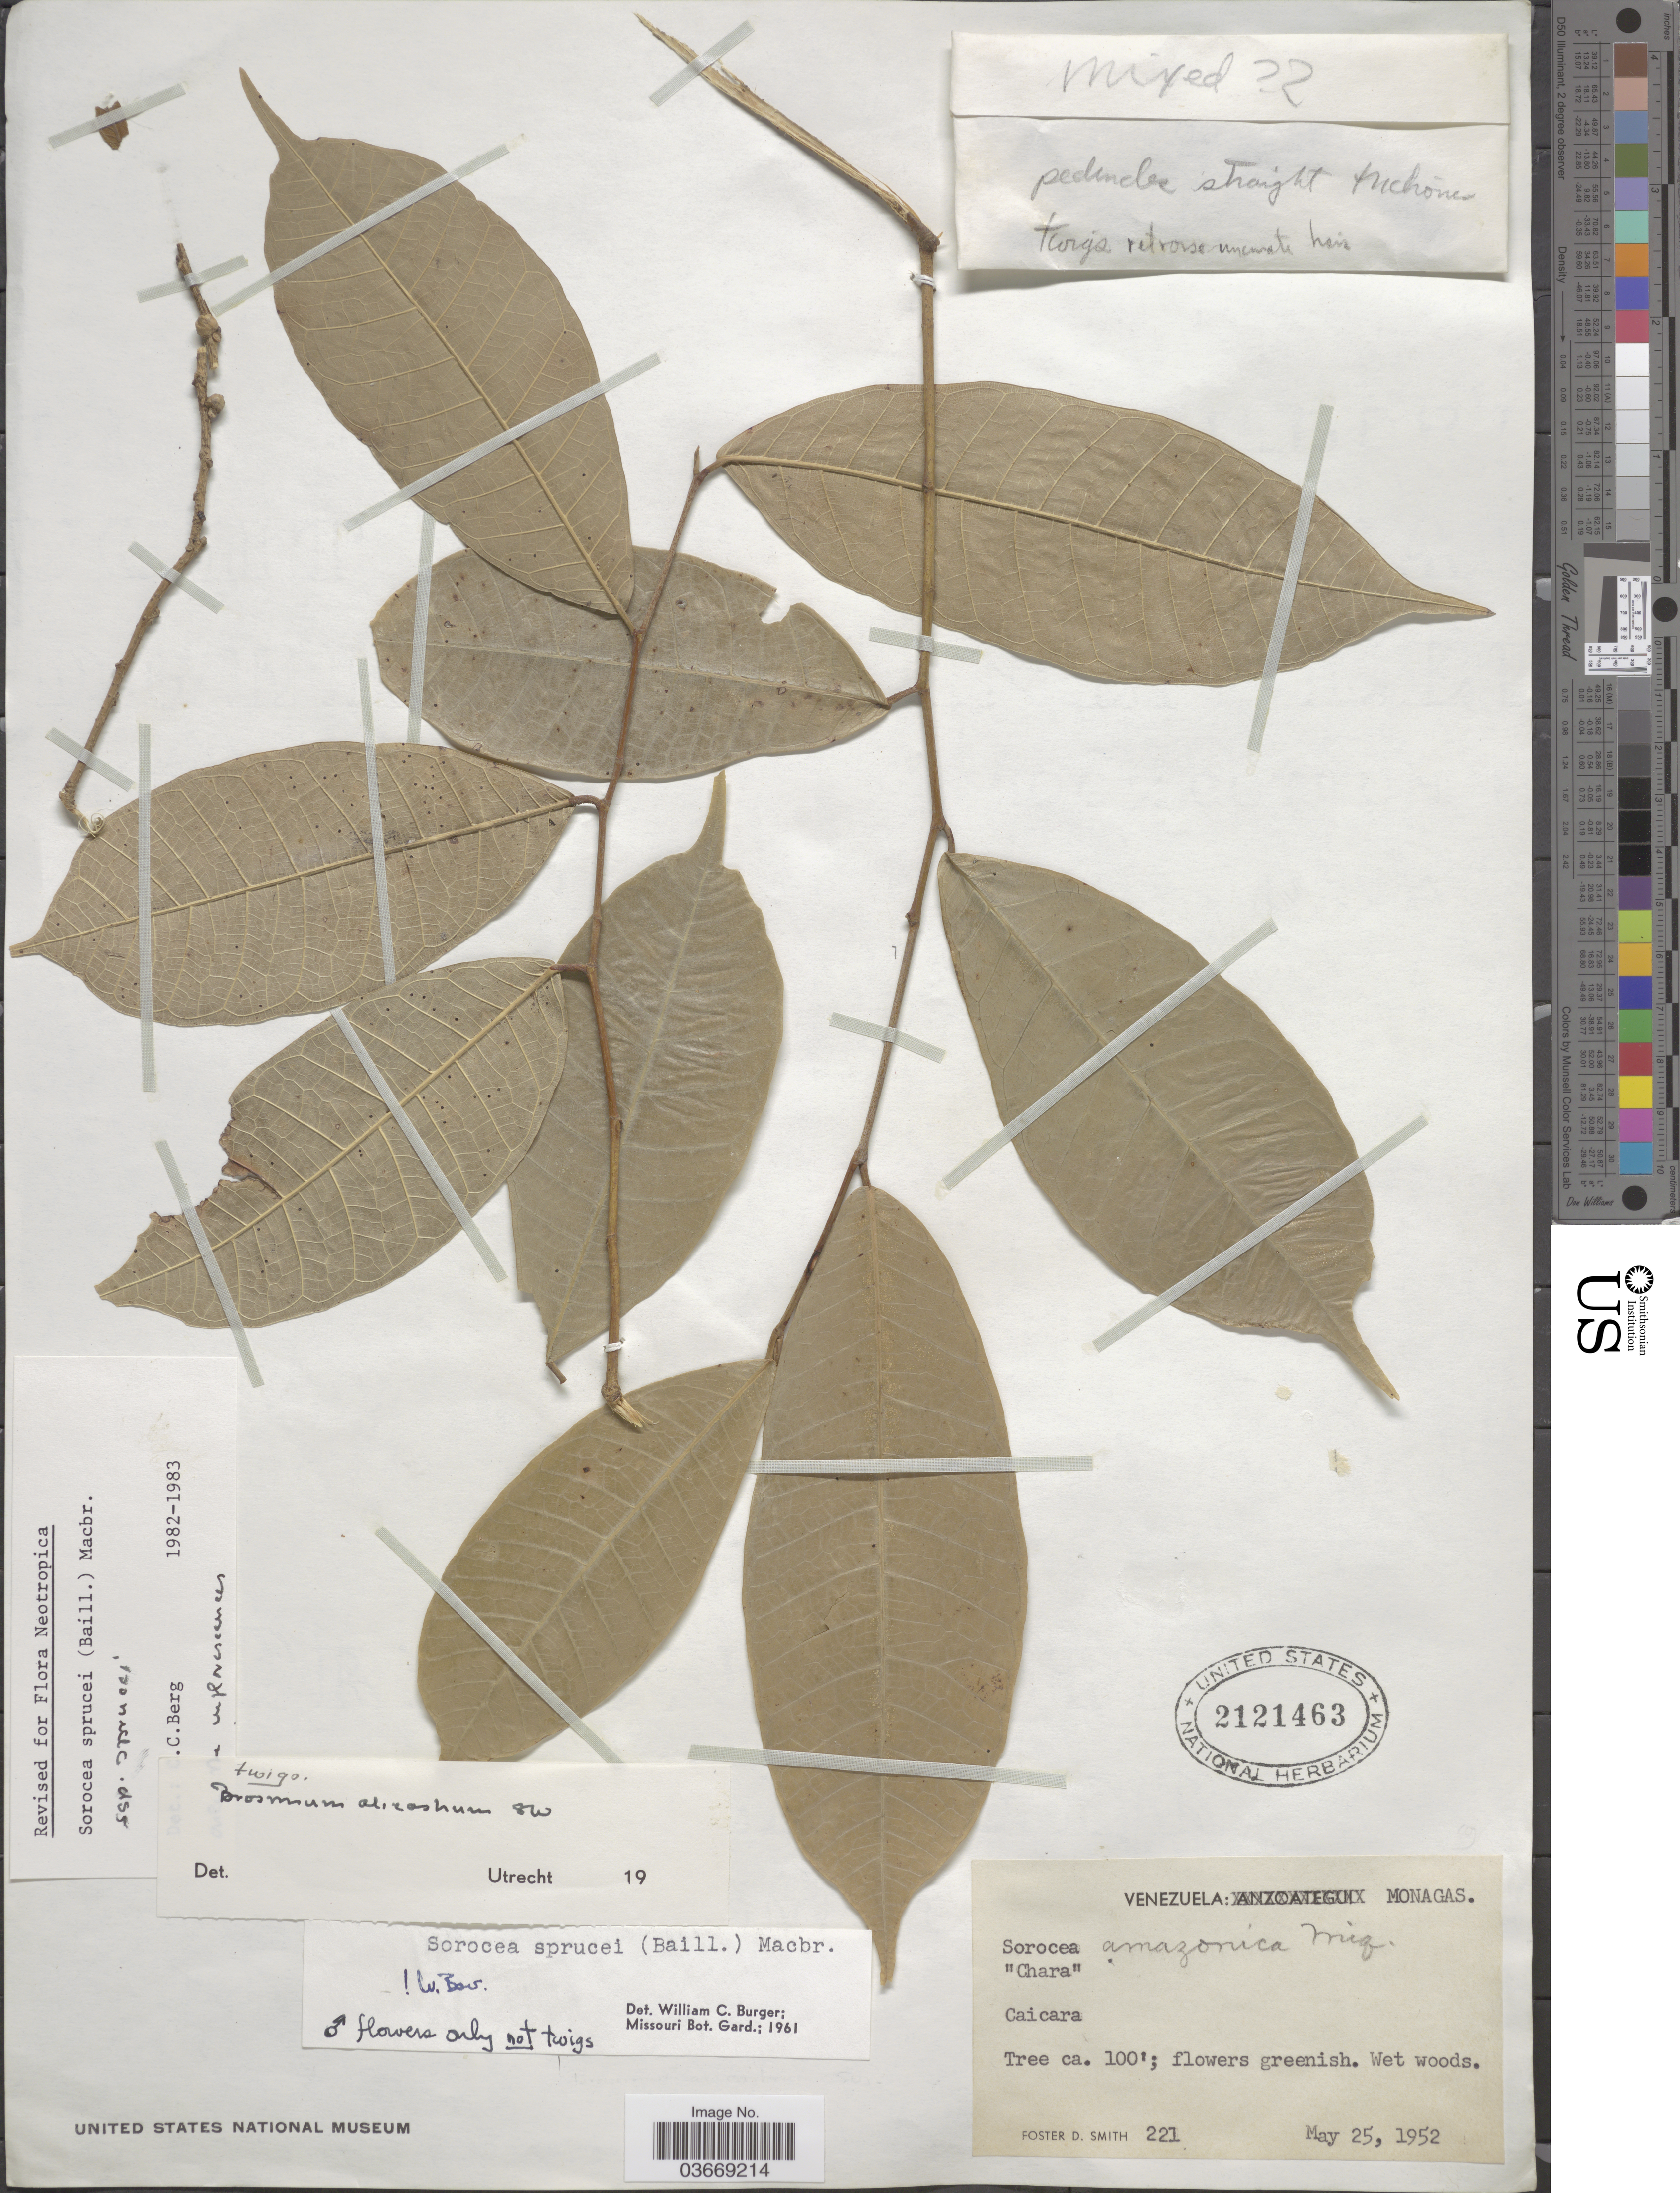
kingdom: Plantae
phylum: Tracheophyta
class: Magnoliopsida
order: Rosales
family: Moraceae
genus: Sorocea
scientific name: Sorocea sprucei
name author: (Baill.) J.F. Macbr.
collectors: F. Smith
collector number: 221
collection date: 1952-05-25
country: Venezuela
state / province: Monagas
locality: Caicara.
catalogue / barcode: US 2121463